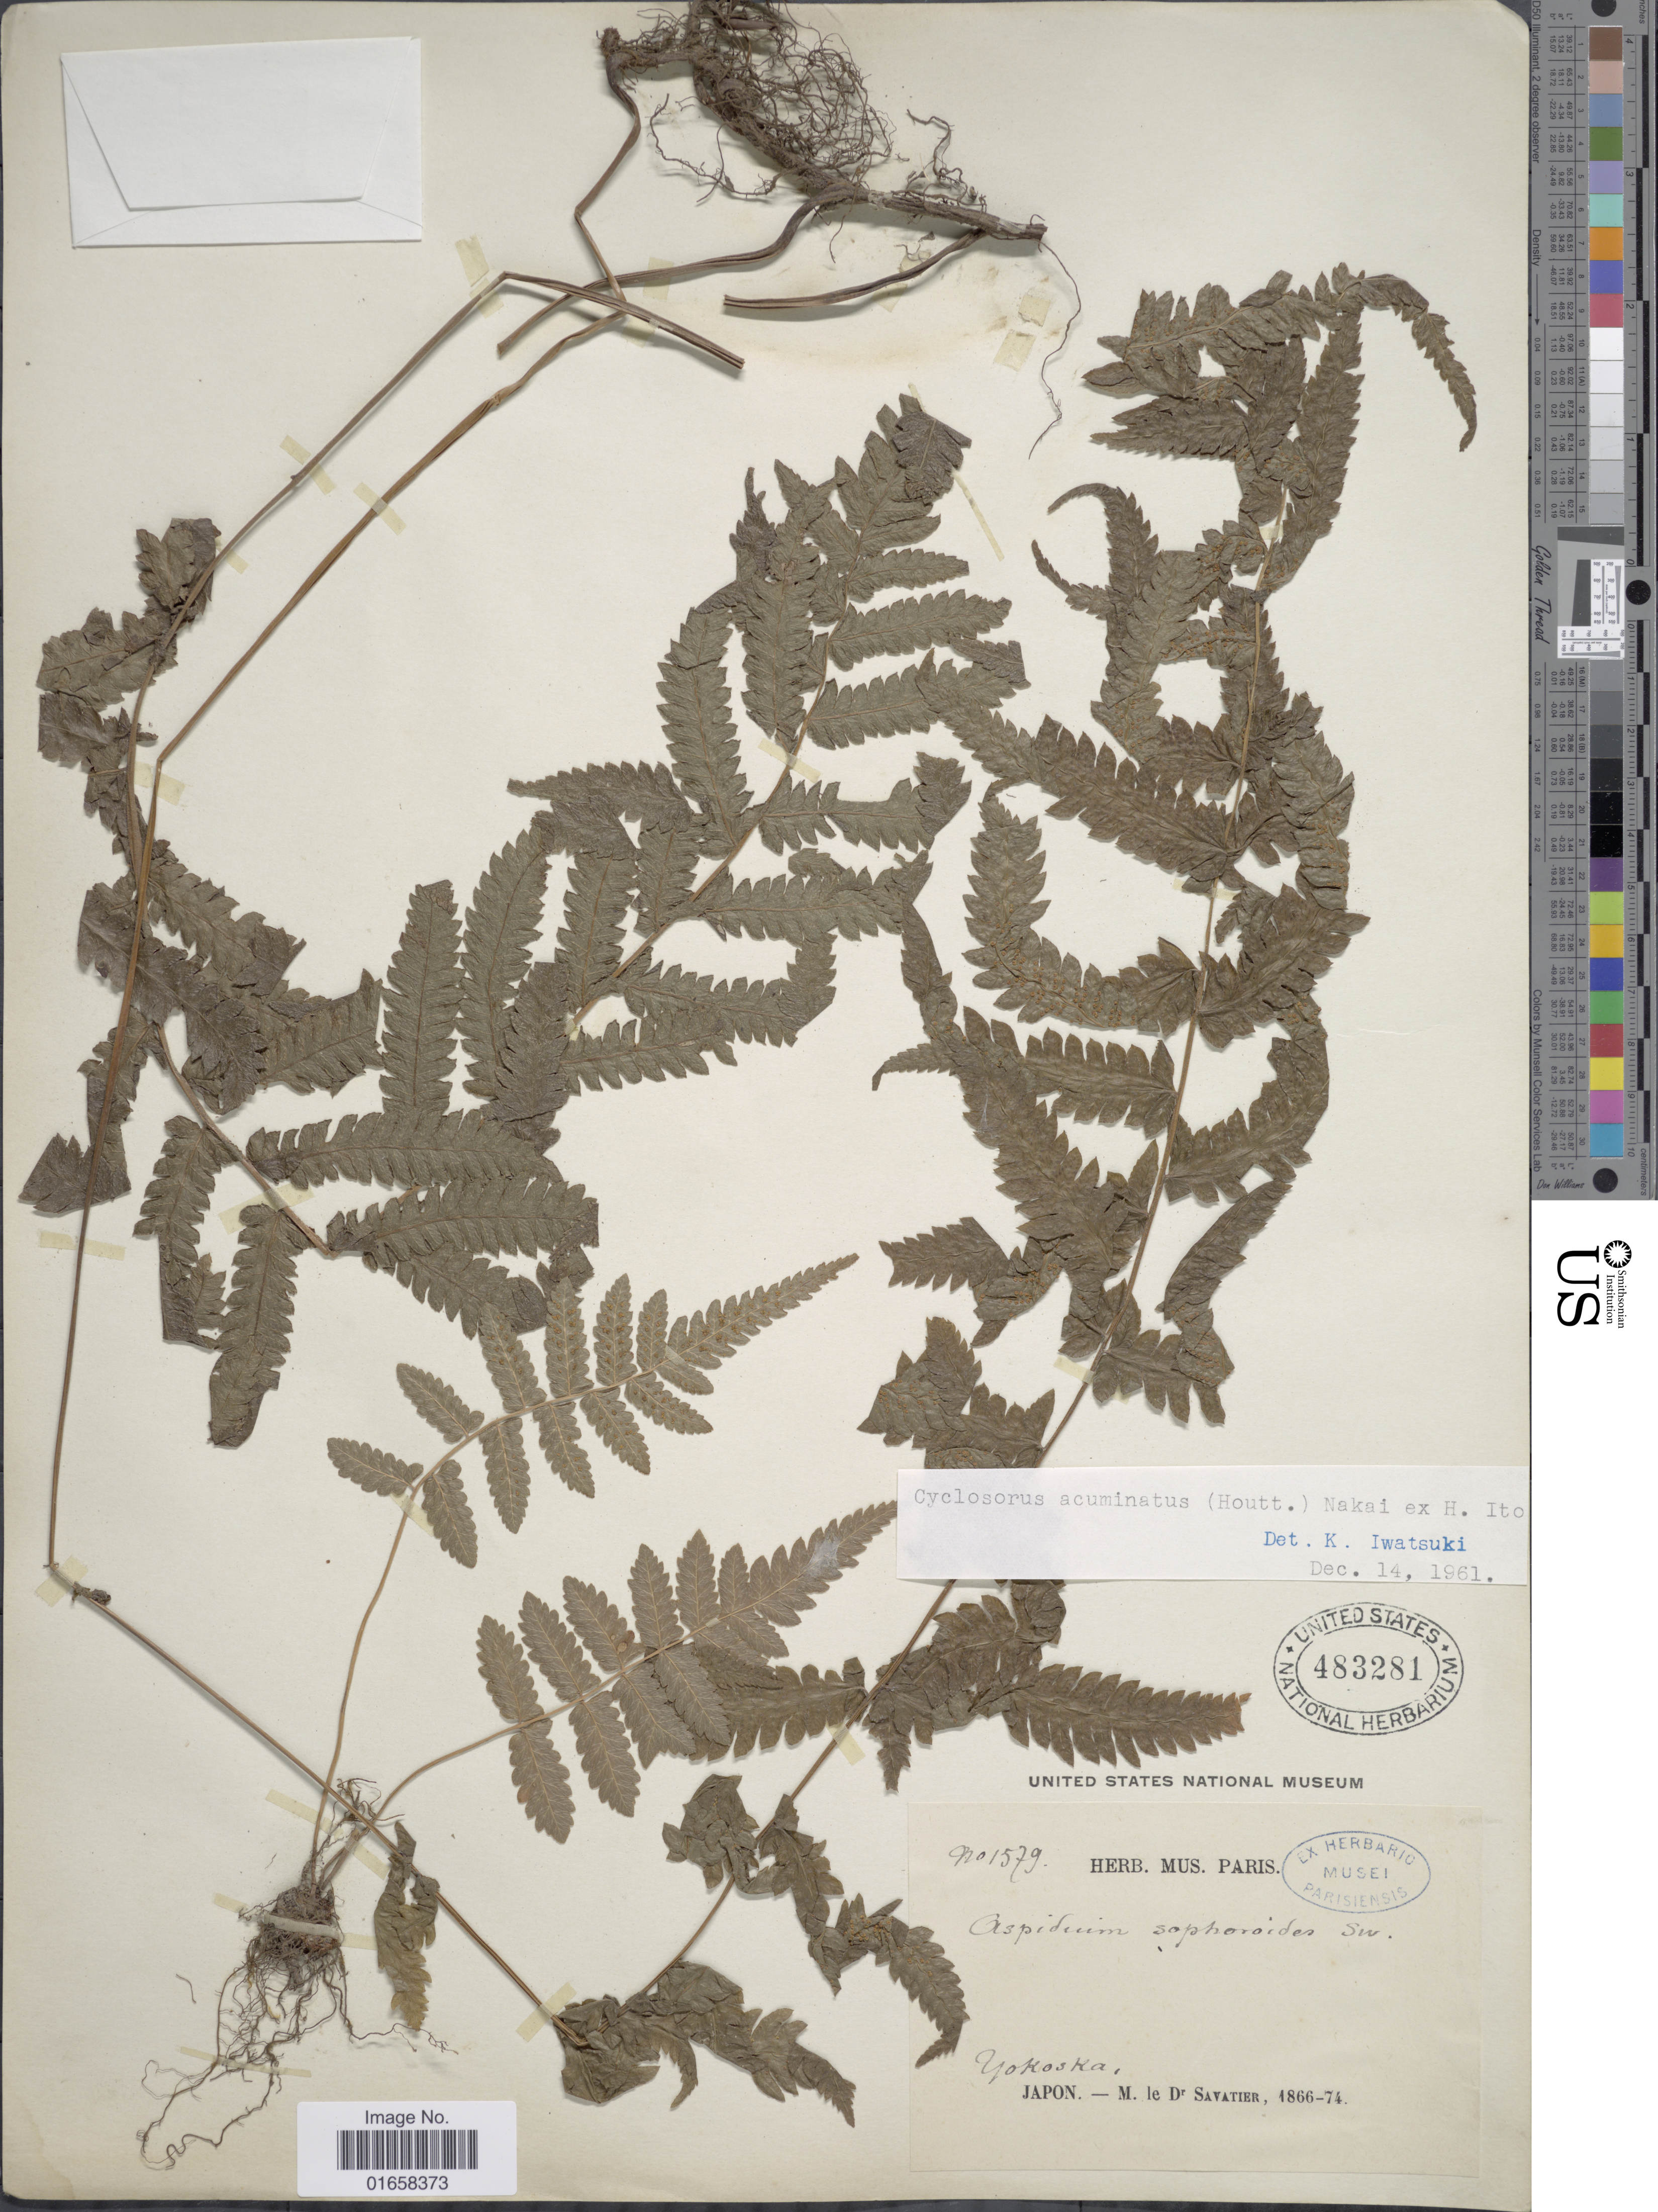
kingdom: Plantae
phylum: Tracheophyta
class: Polypodiopsida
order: Polypodiales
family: Thelypteridaceae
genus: Christella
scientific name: Christella acuminata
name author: (Houtt.) H. Lév.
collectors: M. Savatier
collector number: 1579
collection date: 1866/1874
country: Japan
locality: Yokoska, Japon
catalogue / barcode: US 483281